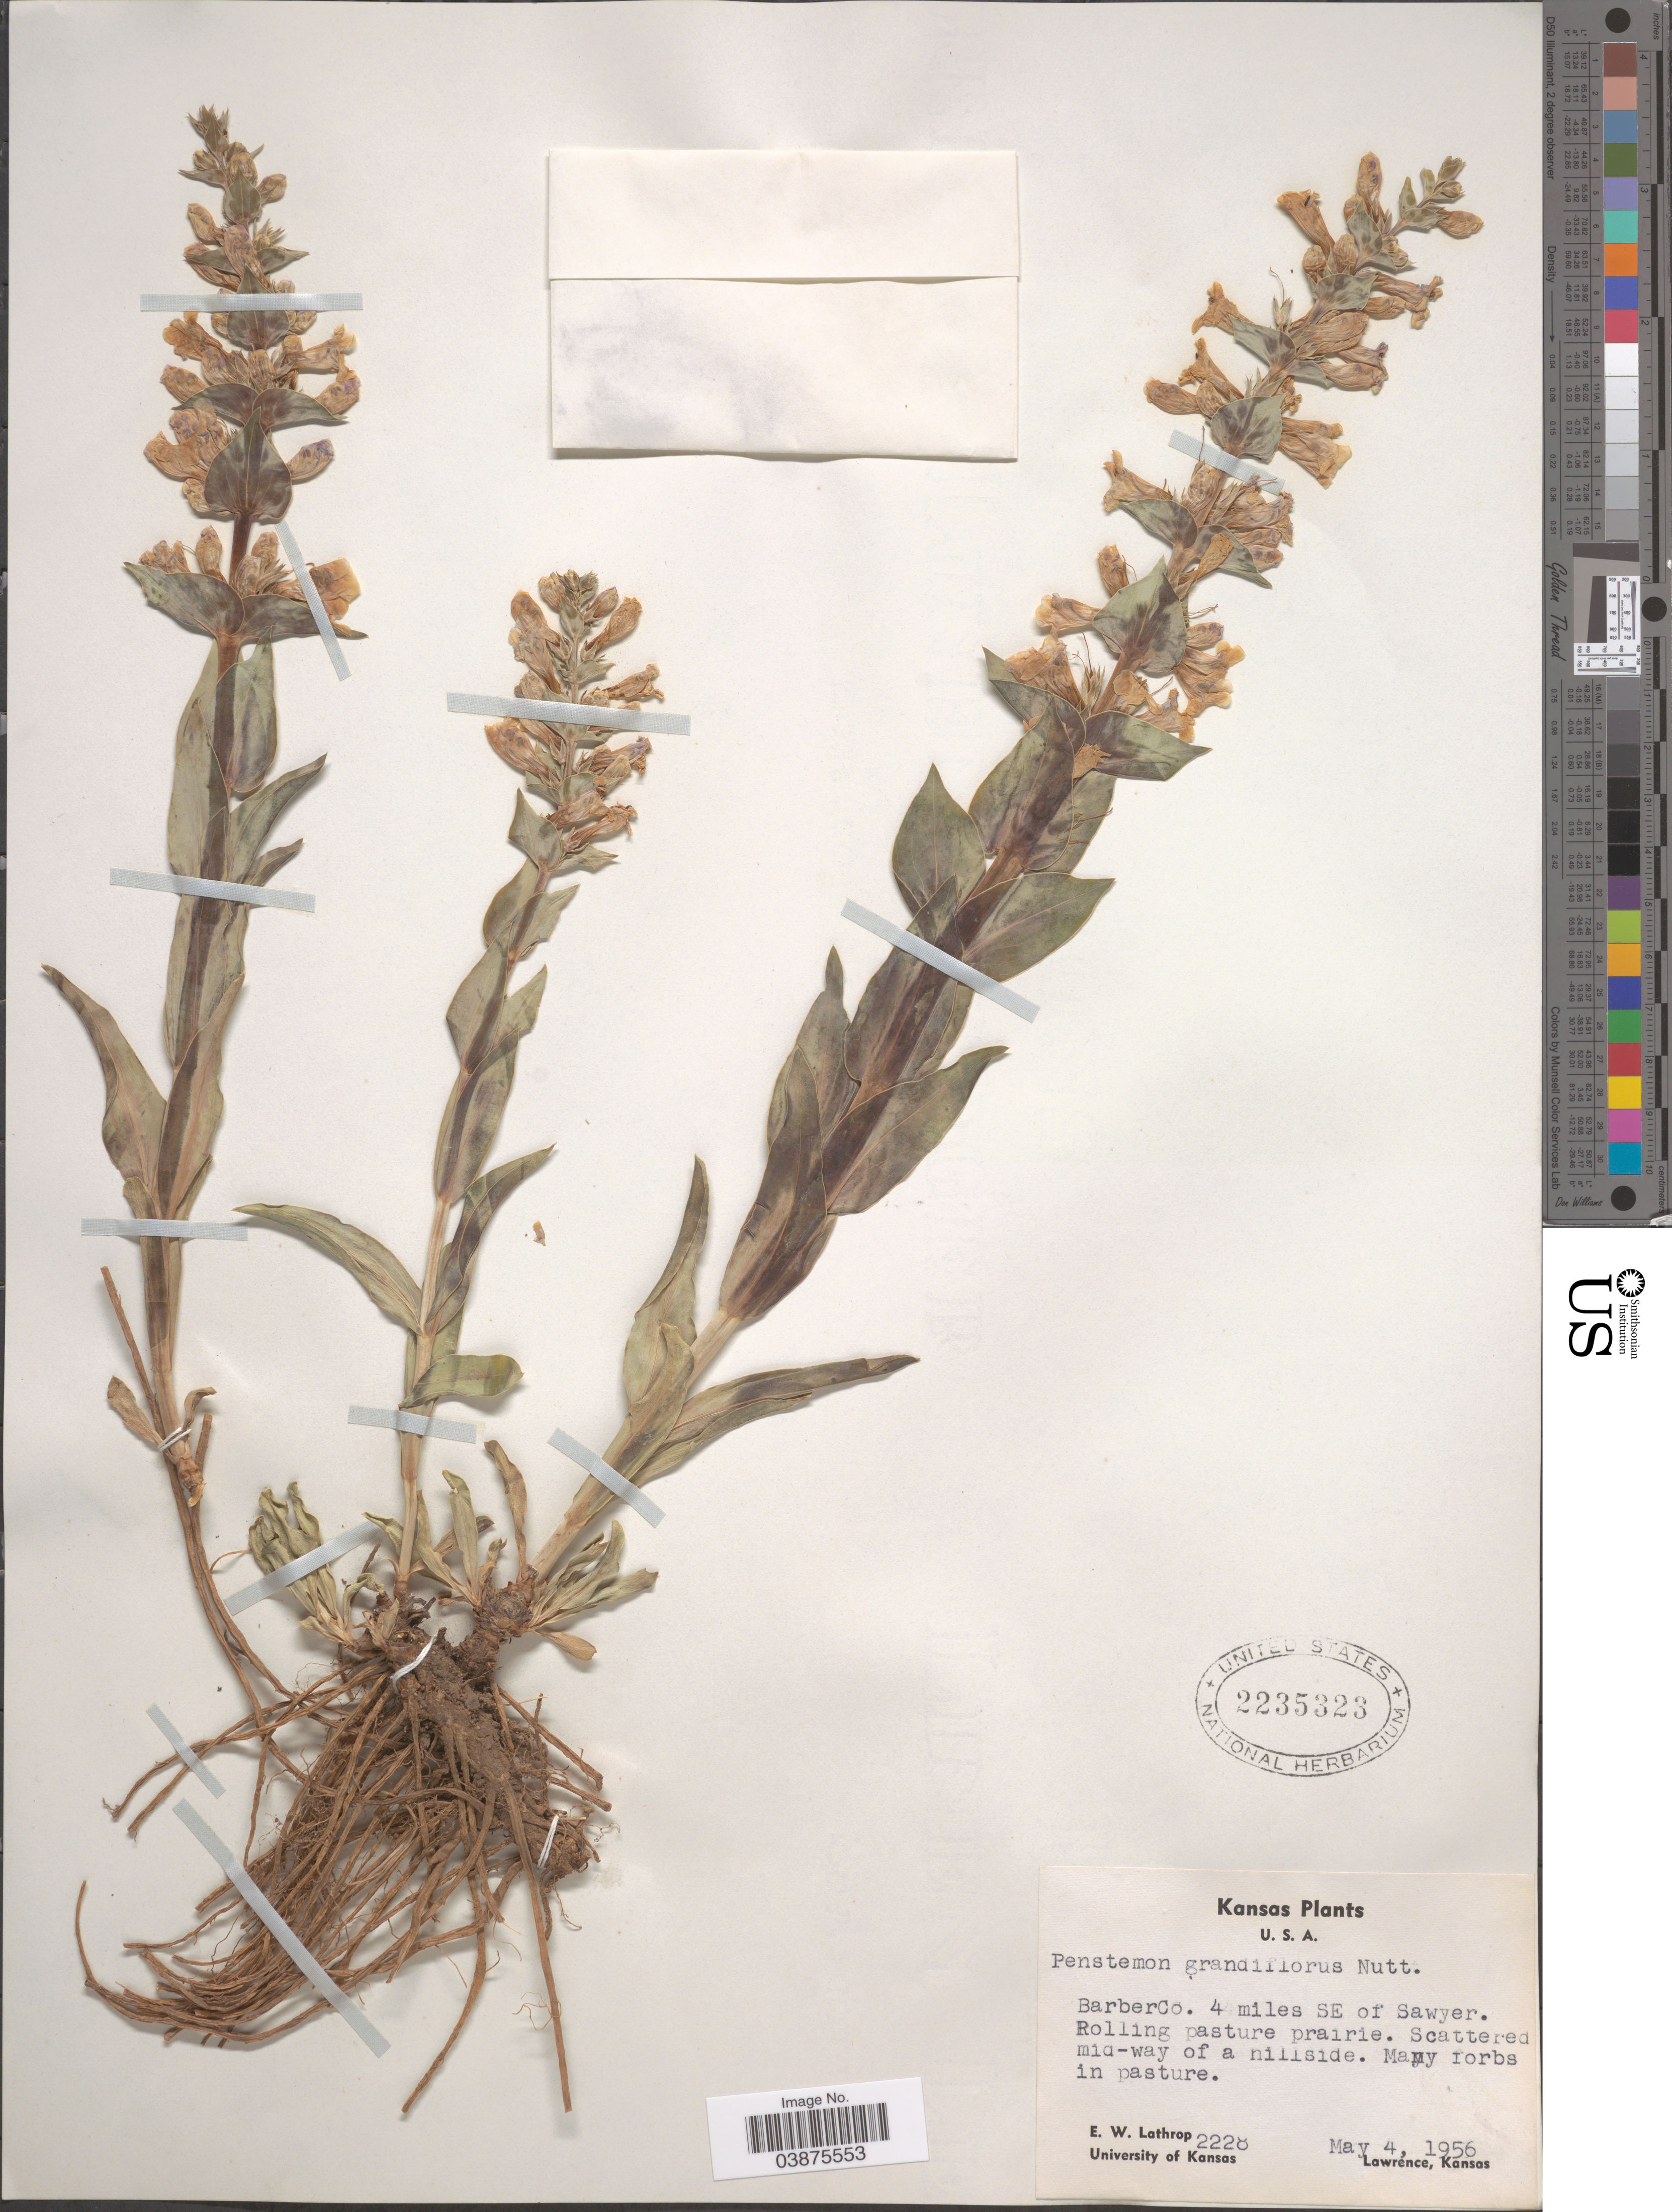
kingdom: Plantae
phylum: Tracheophyta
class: Magnoliopsida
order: Lamiales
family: Plantaginaceae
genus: Penstemon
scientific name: Penstemon grandiflorus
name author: Nutt.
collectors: E. W. Lathrop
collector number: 2228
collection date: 1956-05-04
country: United States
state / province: Kansas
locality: BarberCo. 4 miles SE of Sawyer. Mid-way of a hillside.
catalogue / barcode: US 2235323